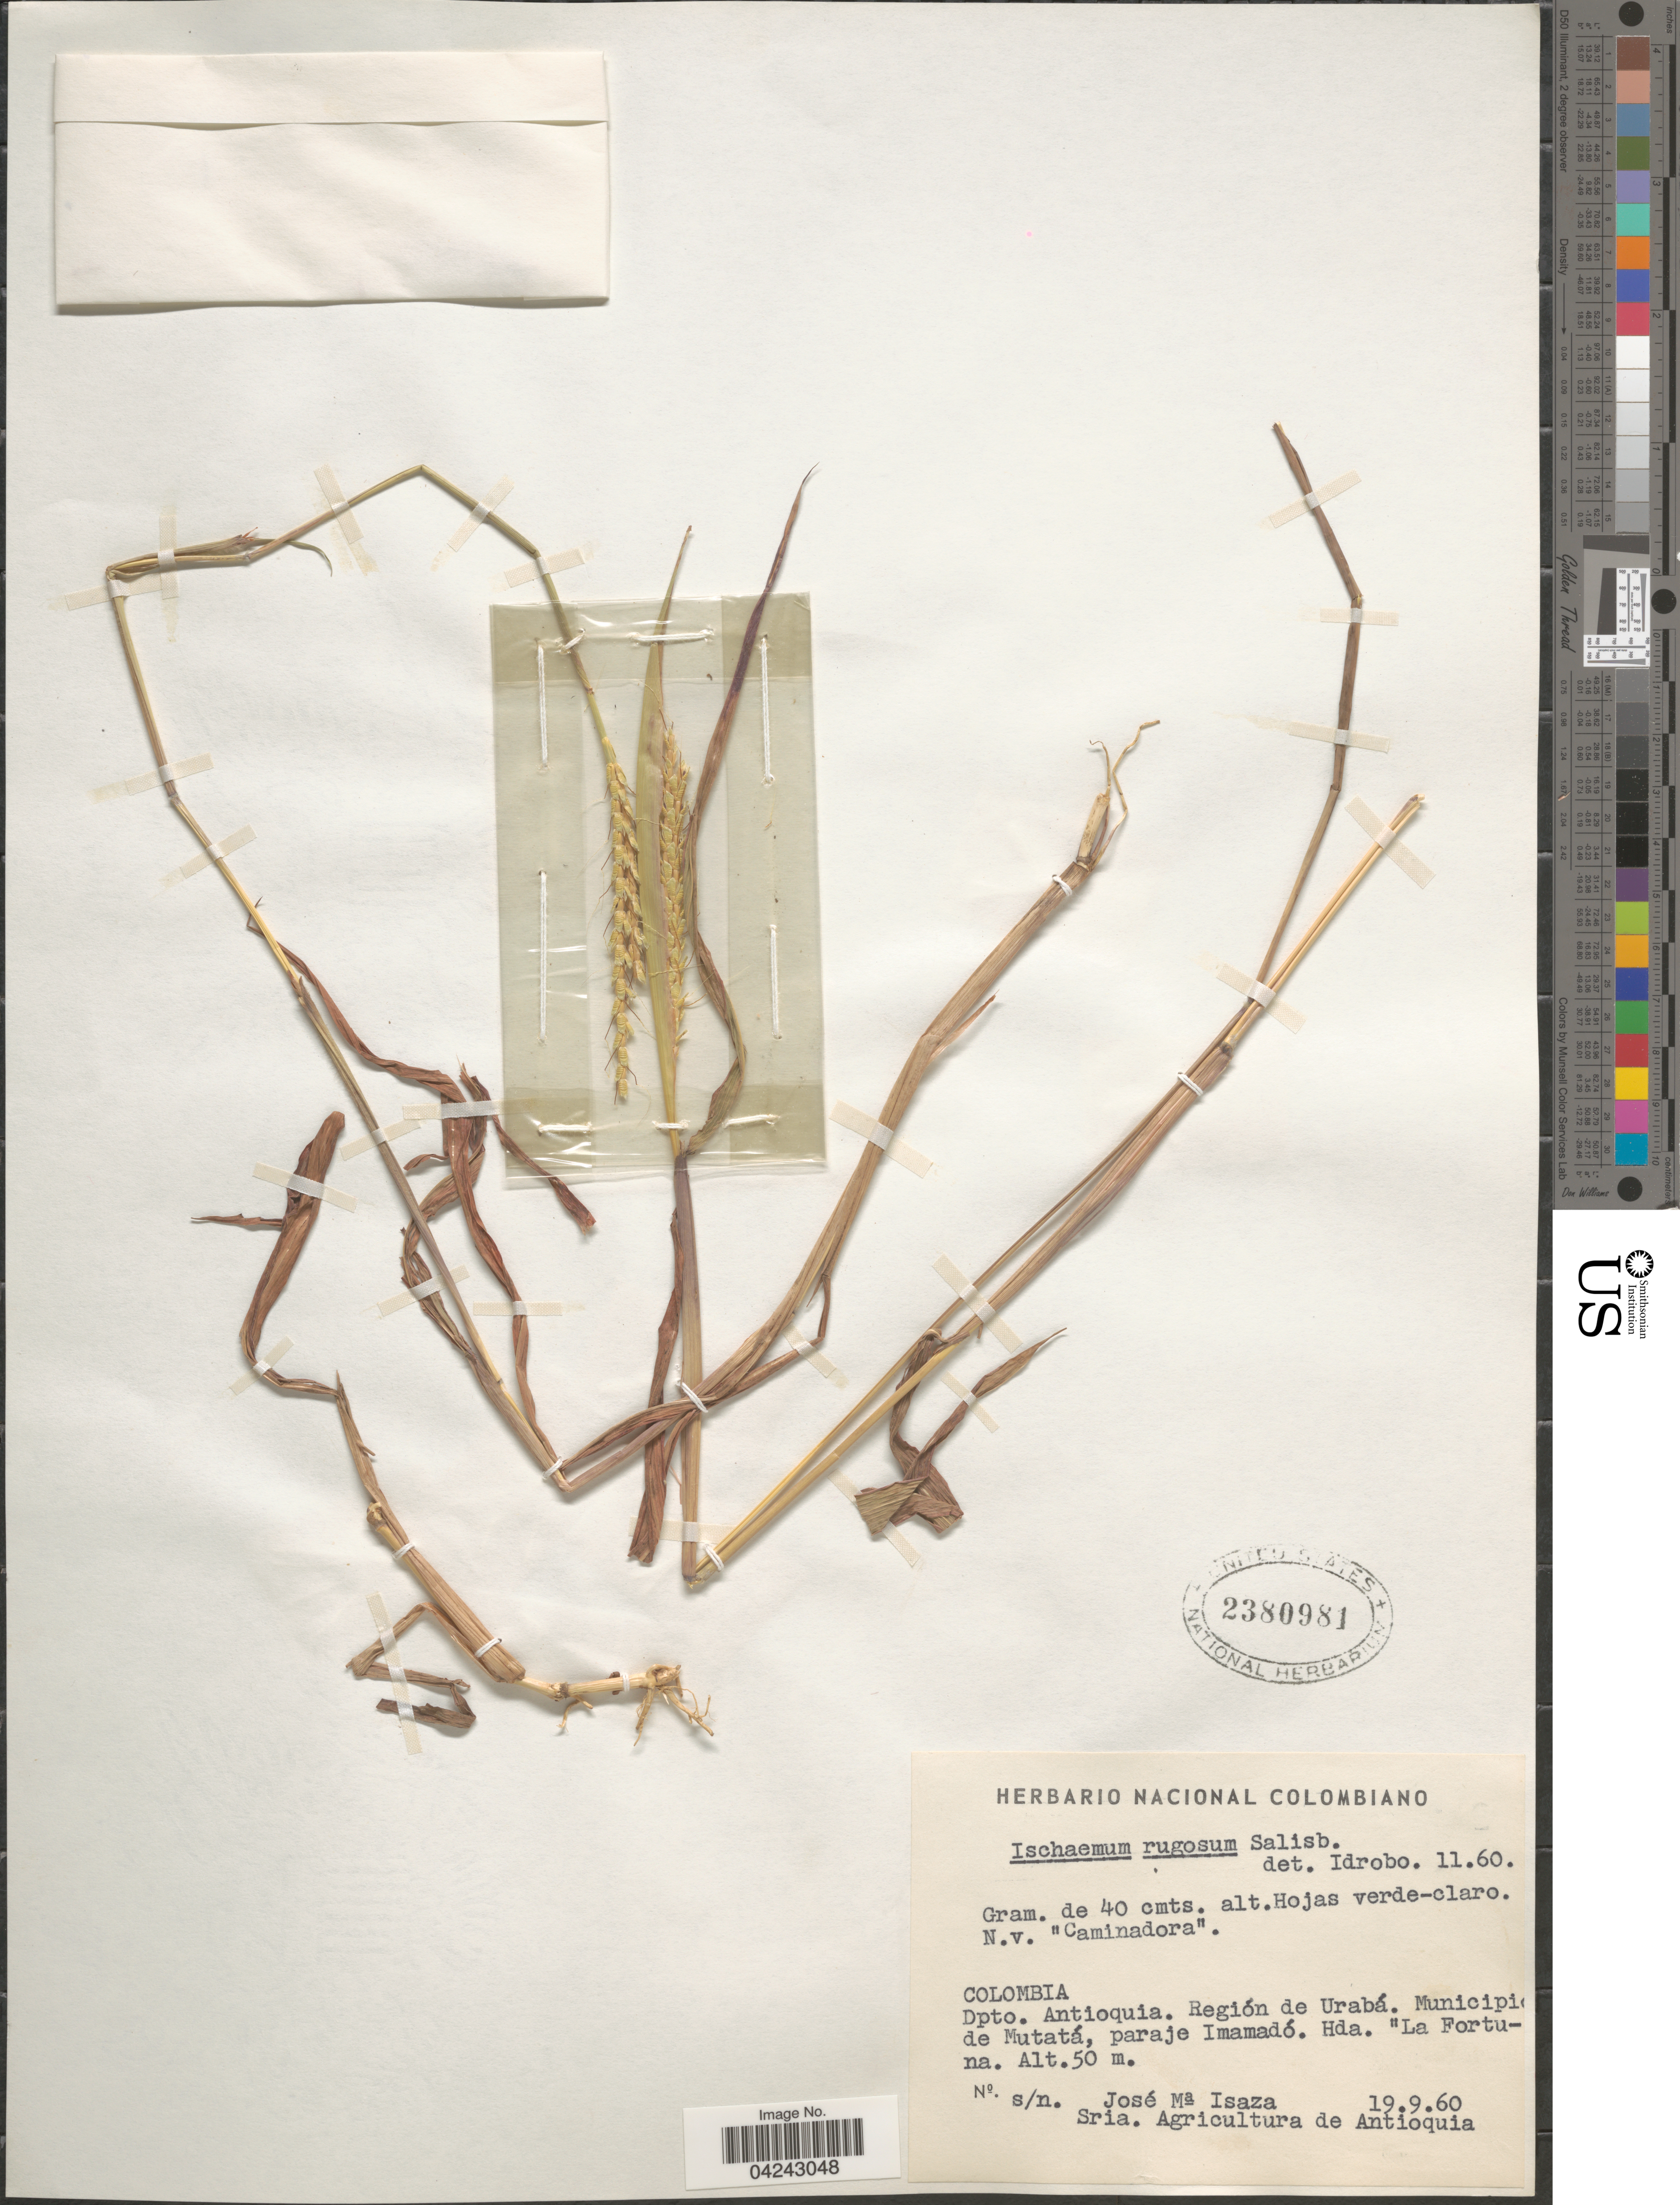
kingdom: Plantae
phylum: Tracheophyta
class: Liliopsida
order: Poales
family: Poaceae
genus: Ischaemum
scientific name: Ischaemum rugosum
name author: Salisb.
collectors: R. Isaza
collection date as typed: Transcribed d/m/y: 19/9/60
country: Colombia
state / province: Antioquia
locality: Dpto. Antiquia. Región de Urabá. Municipio de Mutatá, paraje Imamadó. Hda. "La Fortuna".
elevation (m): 50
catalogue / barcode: US 2380981